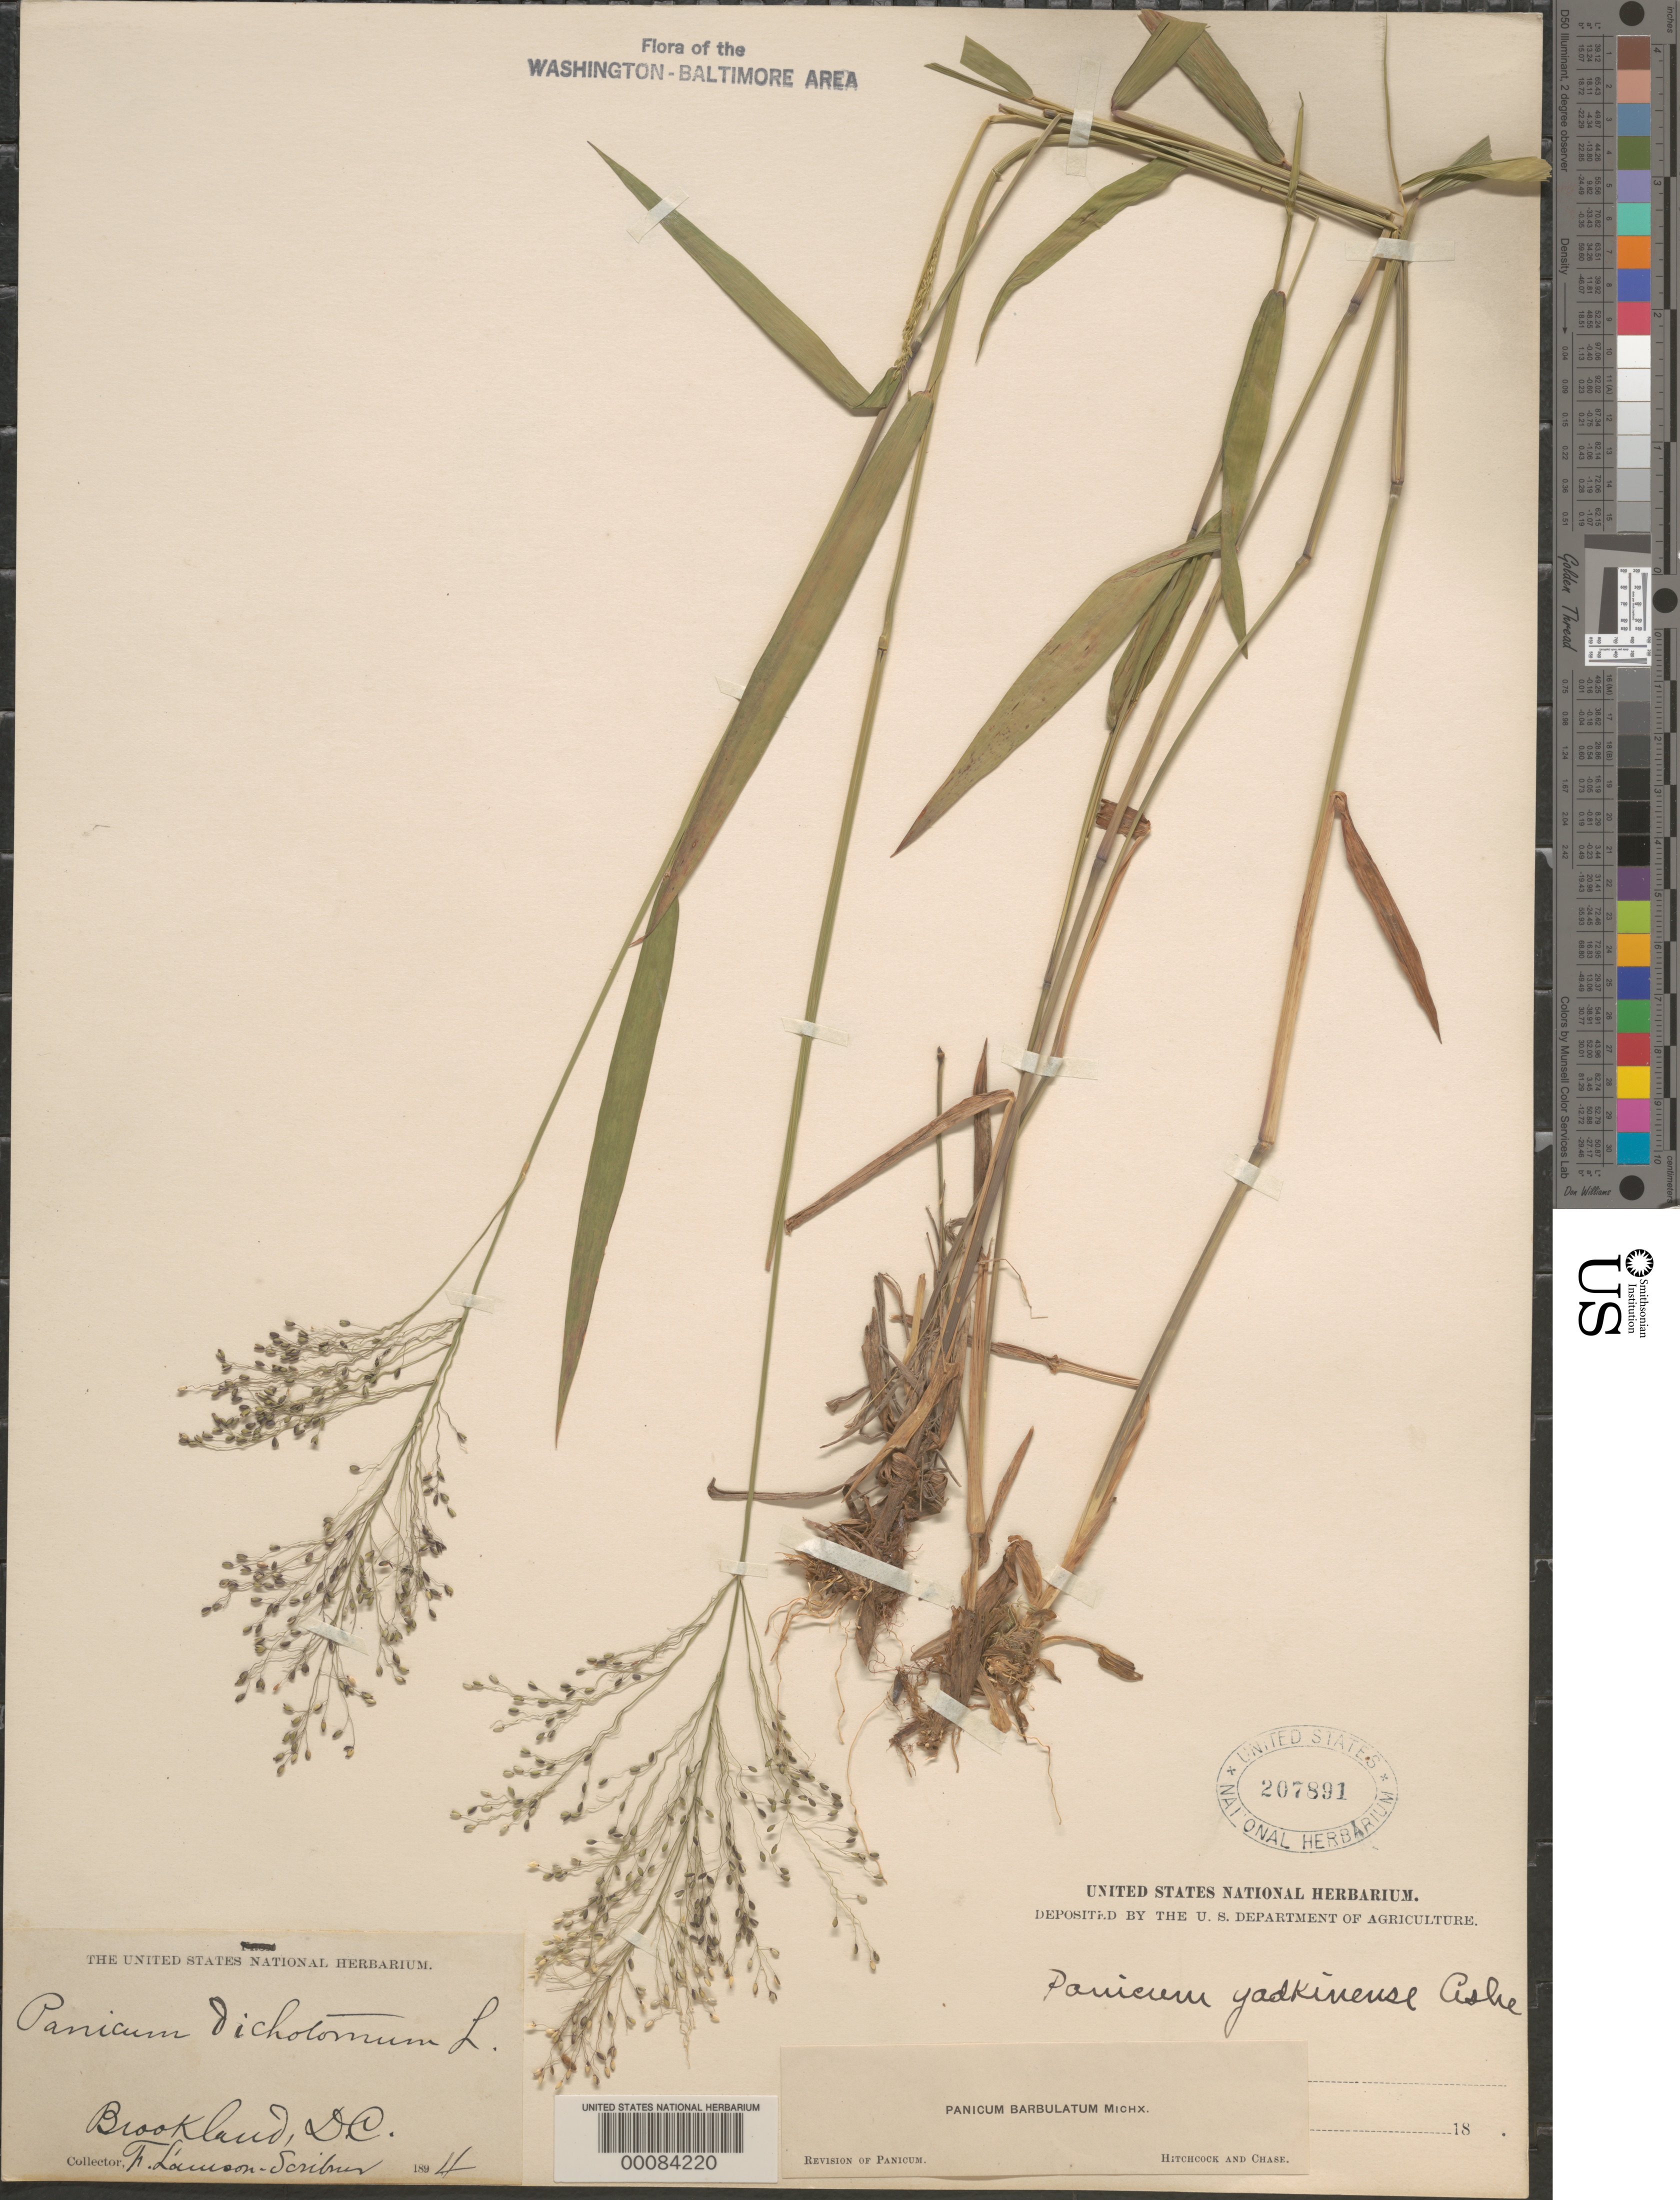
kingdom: Plantae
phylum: Tracheophyta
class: Liliopsida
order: Poales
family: Poaceae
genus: Dichanthelium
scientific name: Dichanthelium dichotomum var. dichotomum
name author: (L.) Gould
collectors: F. L. Scribner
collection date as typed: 1894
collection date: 1894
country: United States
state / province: District of Columbia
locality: Brookland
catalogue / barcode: US 207891